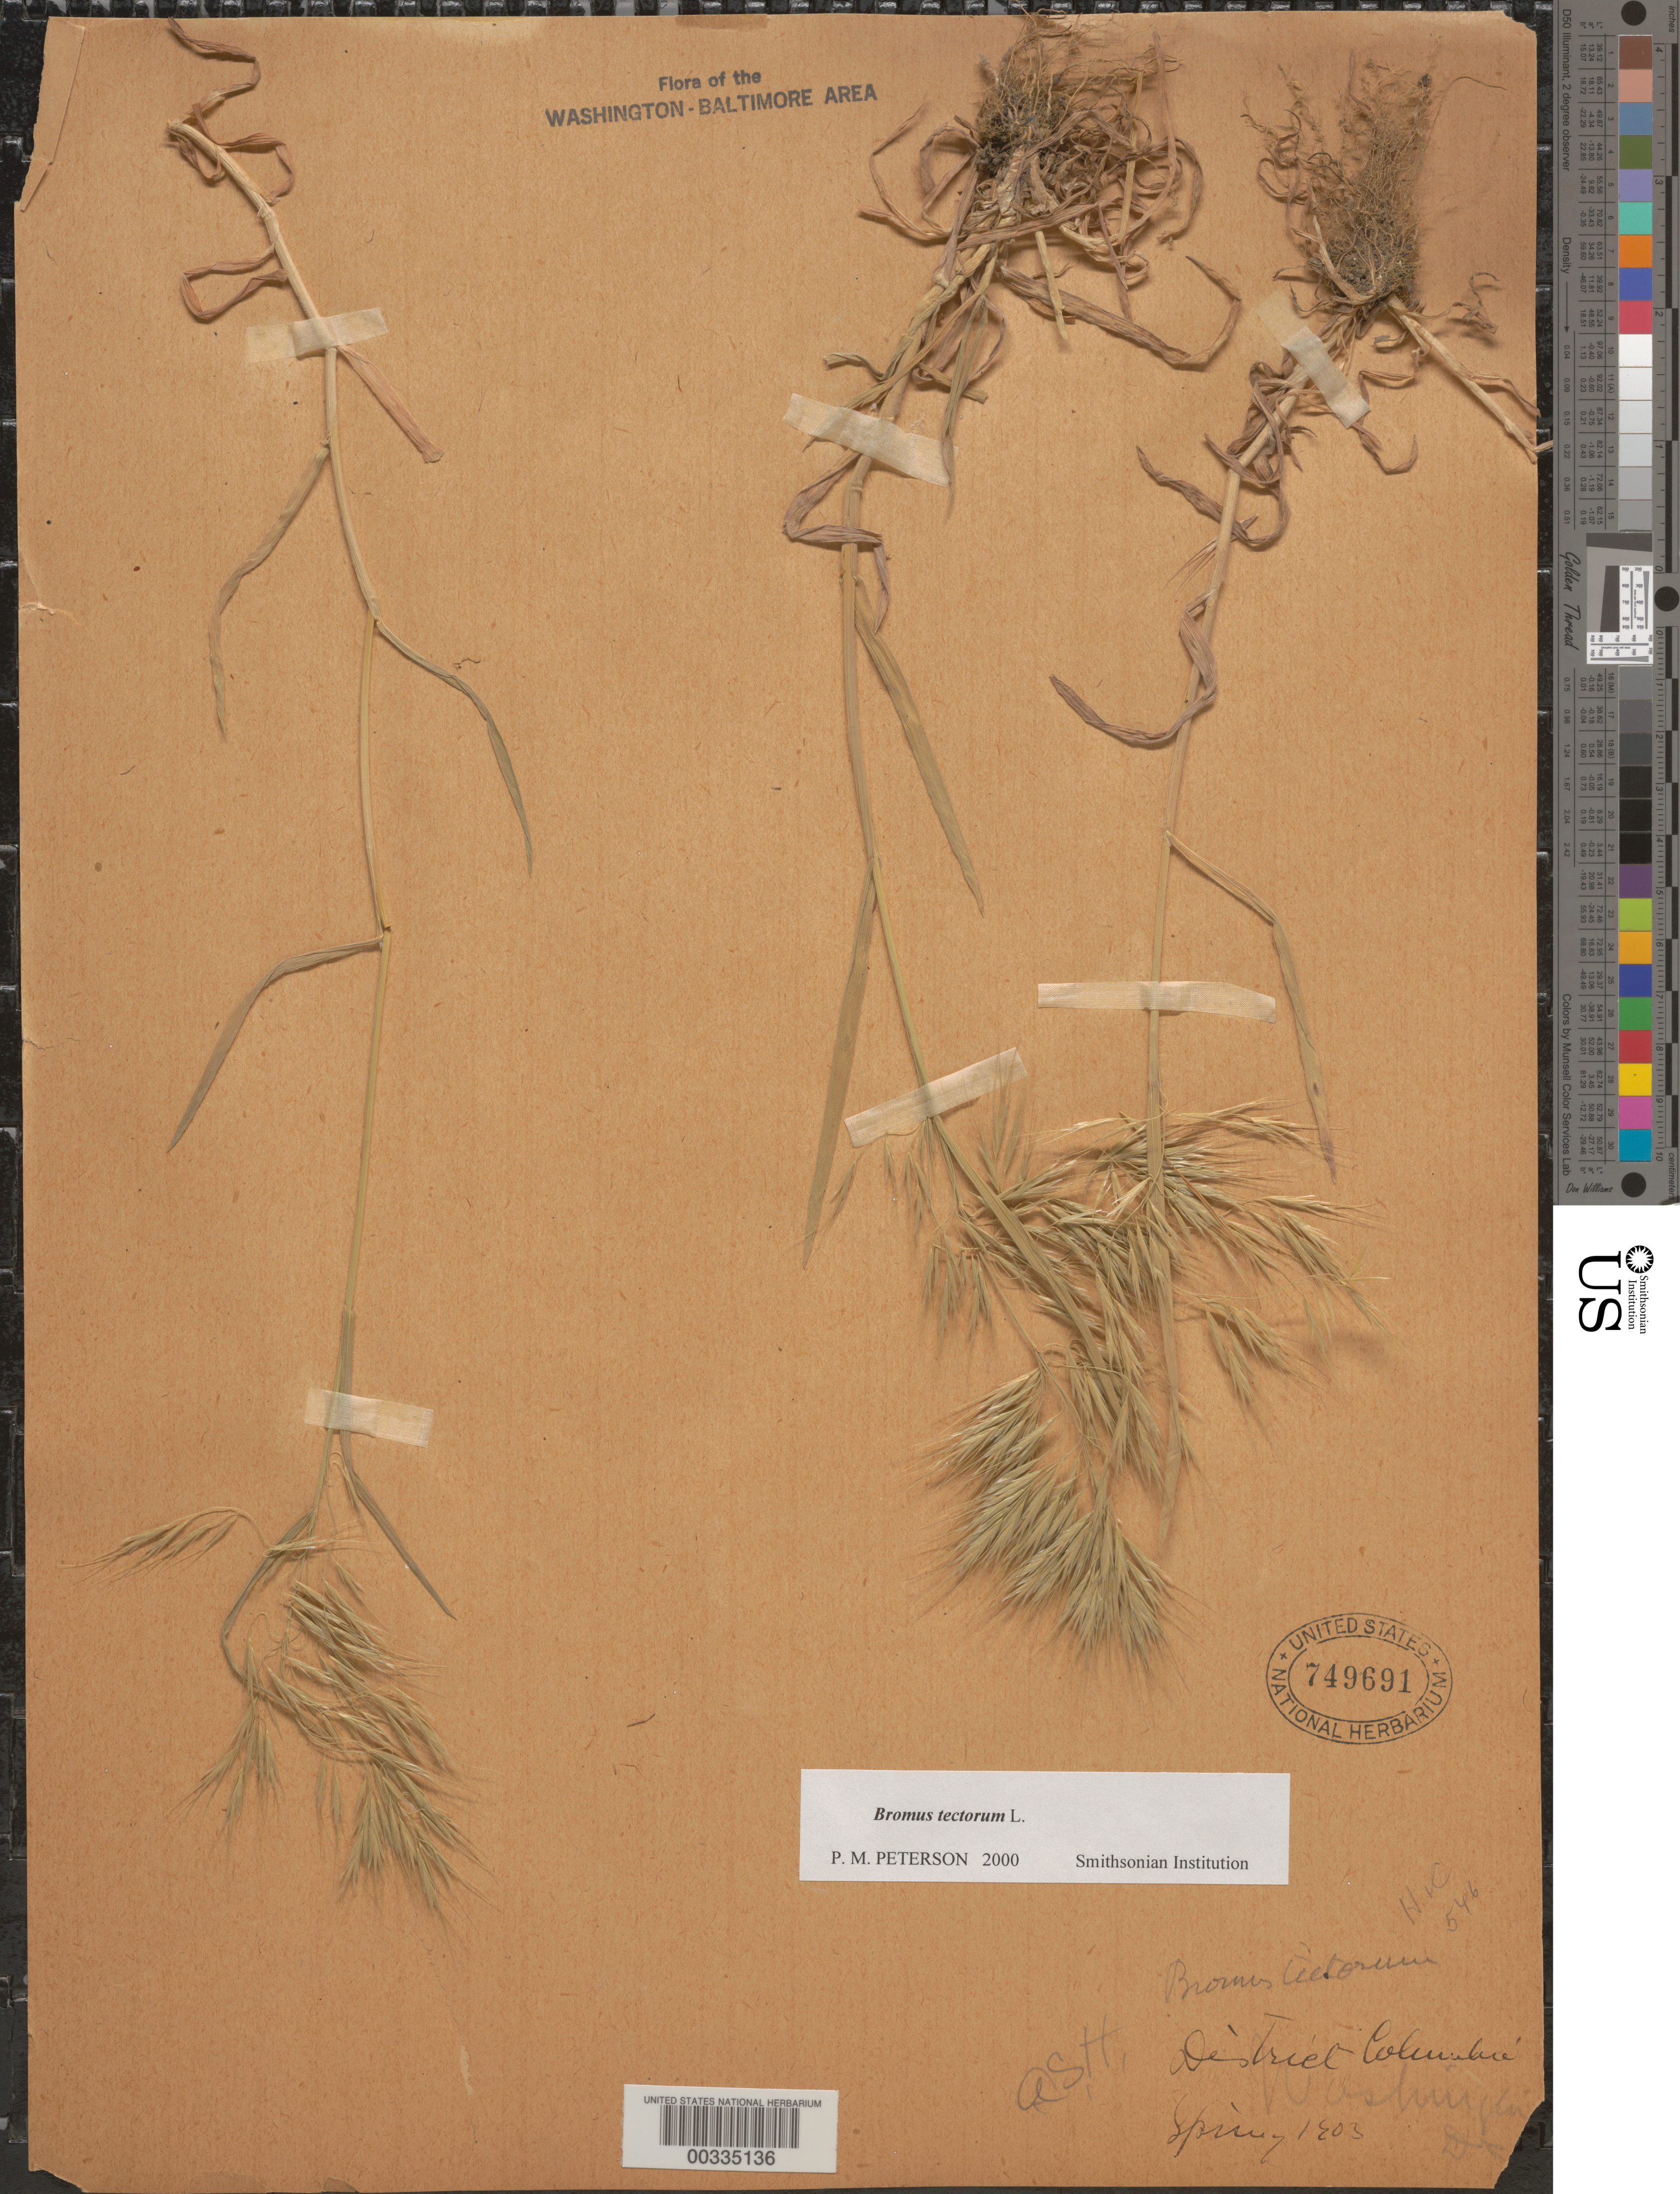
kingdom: Plantae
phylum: Tracheophyta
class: Liliopsida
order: Poales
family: Poaceae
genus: Bromus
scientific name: Bromus tectorum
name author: L.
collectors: A. S. Hitchcock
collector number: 546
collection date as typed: Spr 1903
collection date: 1903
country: United States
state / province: District of Columbia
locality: Washington DC area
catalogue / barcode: US 749691